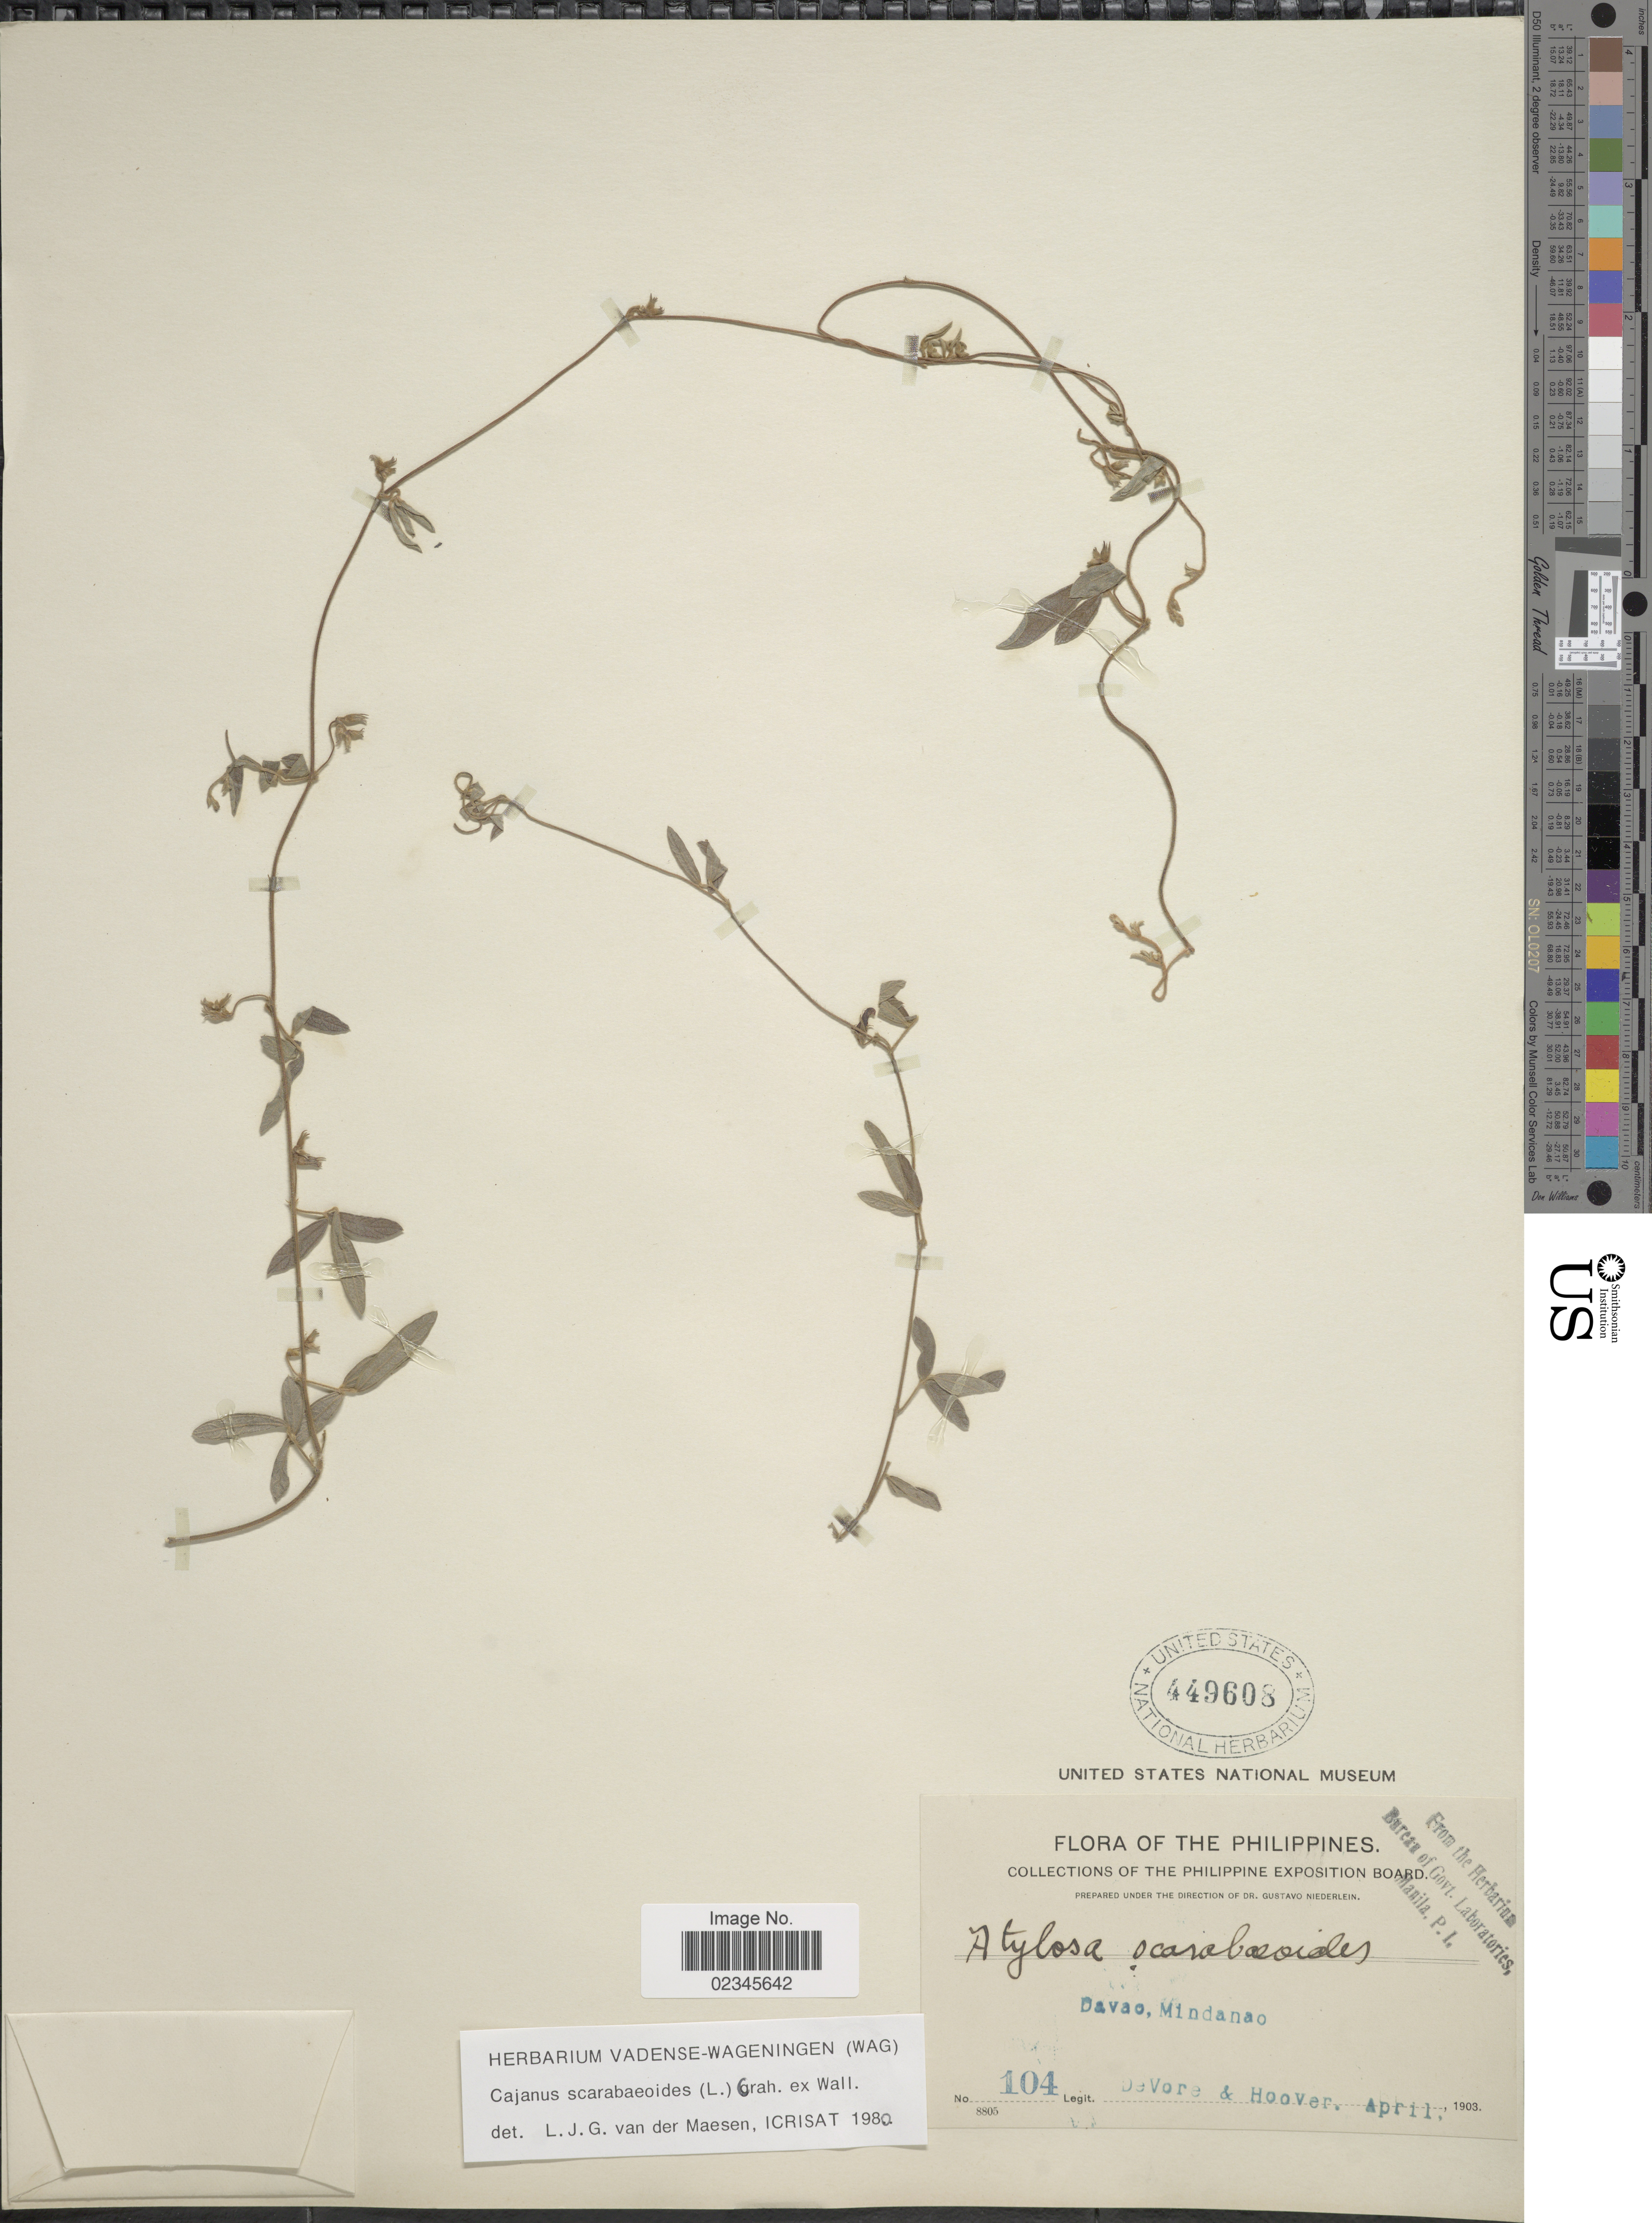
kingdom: Plantae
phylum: Tracheophyta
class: Magnoliopsida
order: Fabales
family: Fabaceae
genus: Cajanus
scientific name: Cajanus scarabaeoides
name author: (L.) Thou. ex Graham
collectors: B. F. DeVore & -- Hoover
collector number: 104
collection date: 1903-04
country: Philippines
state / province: Davao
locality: Davao, Mindanao.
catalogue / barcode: US 449608